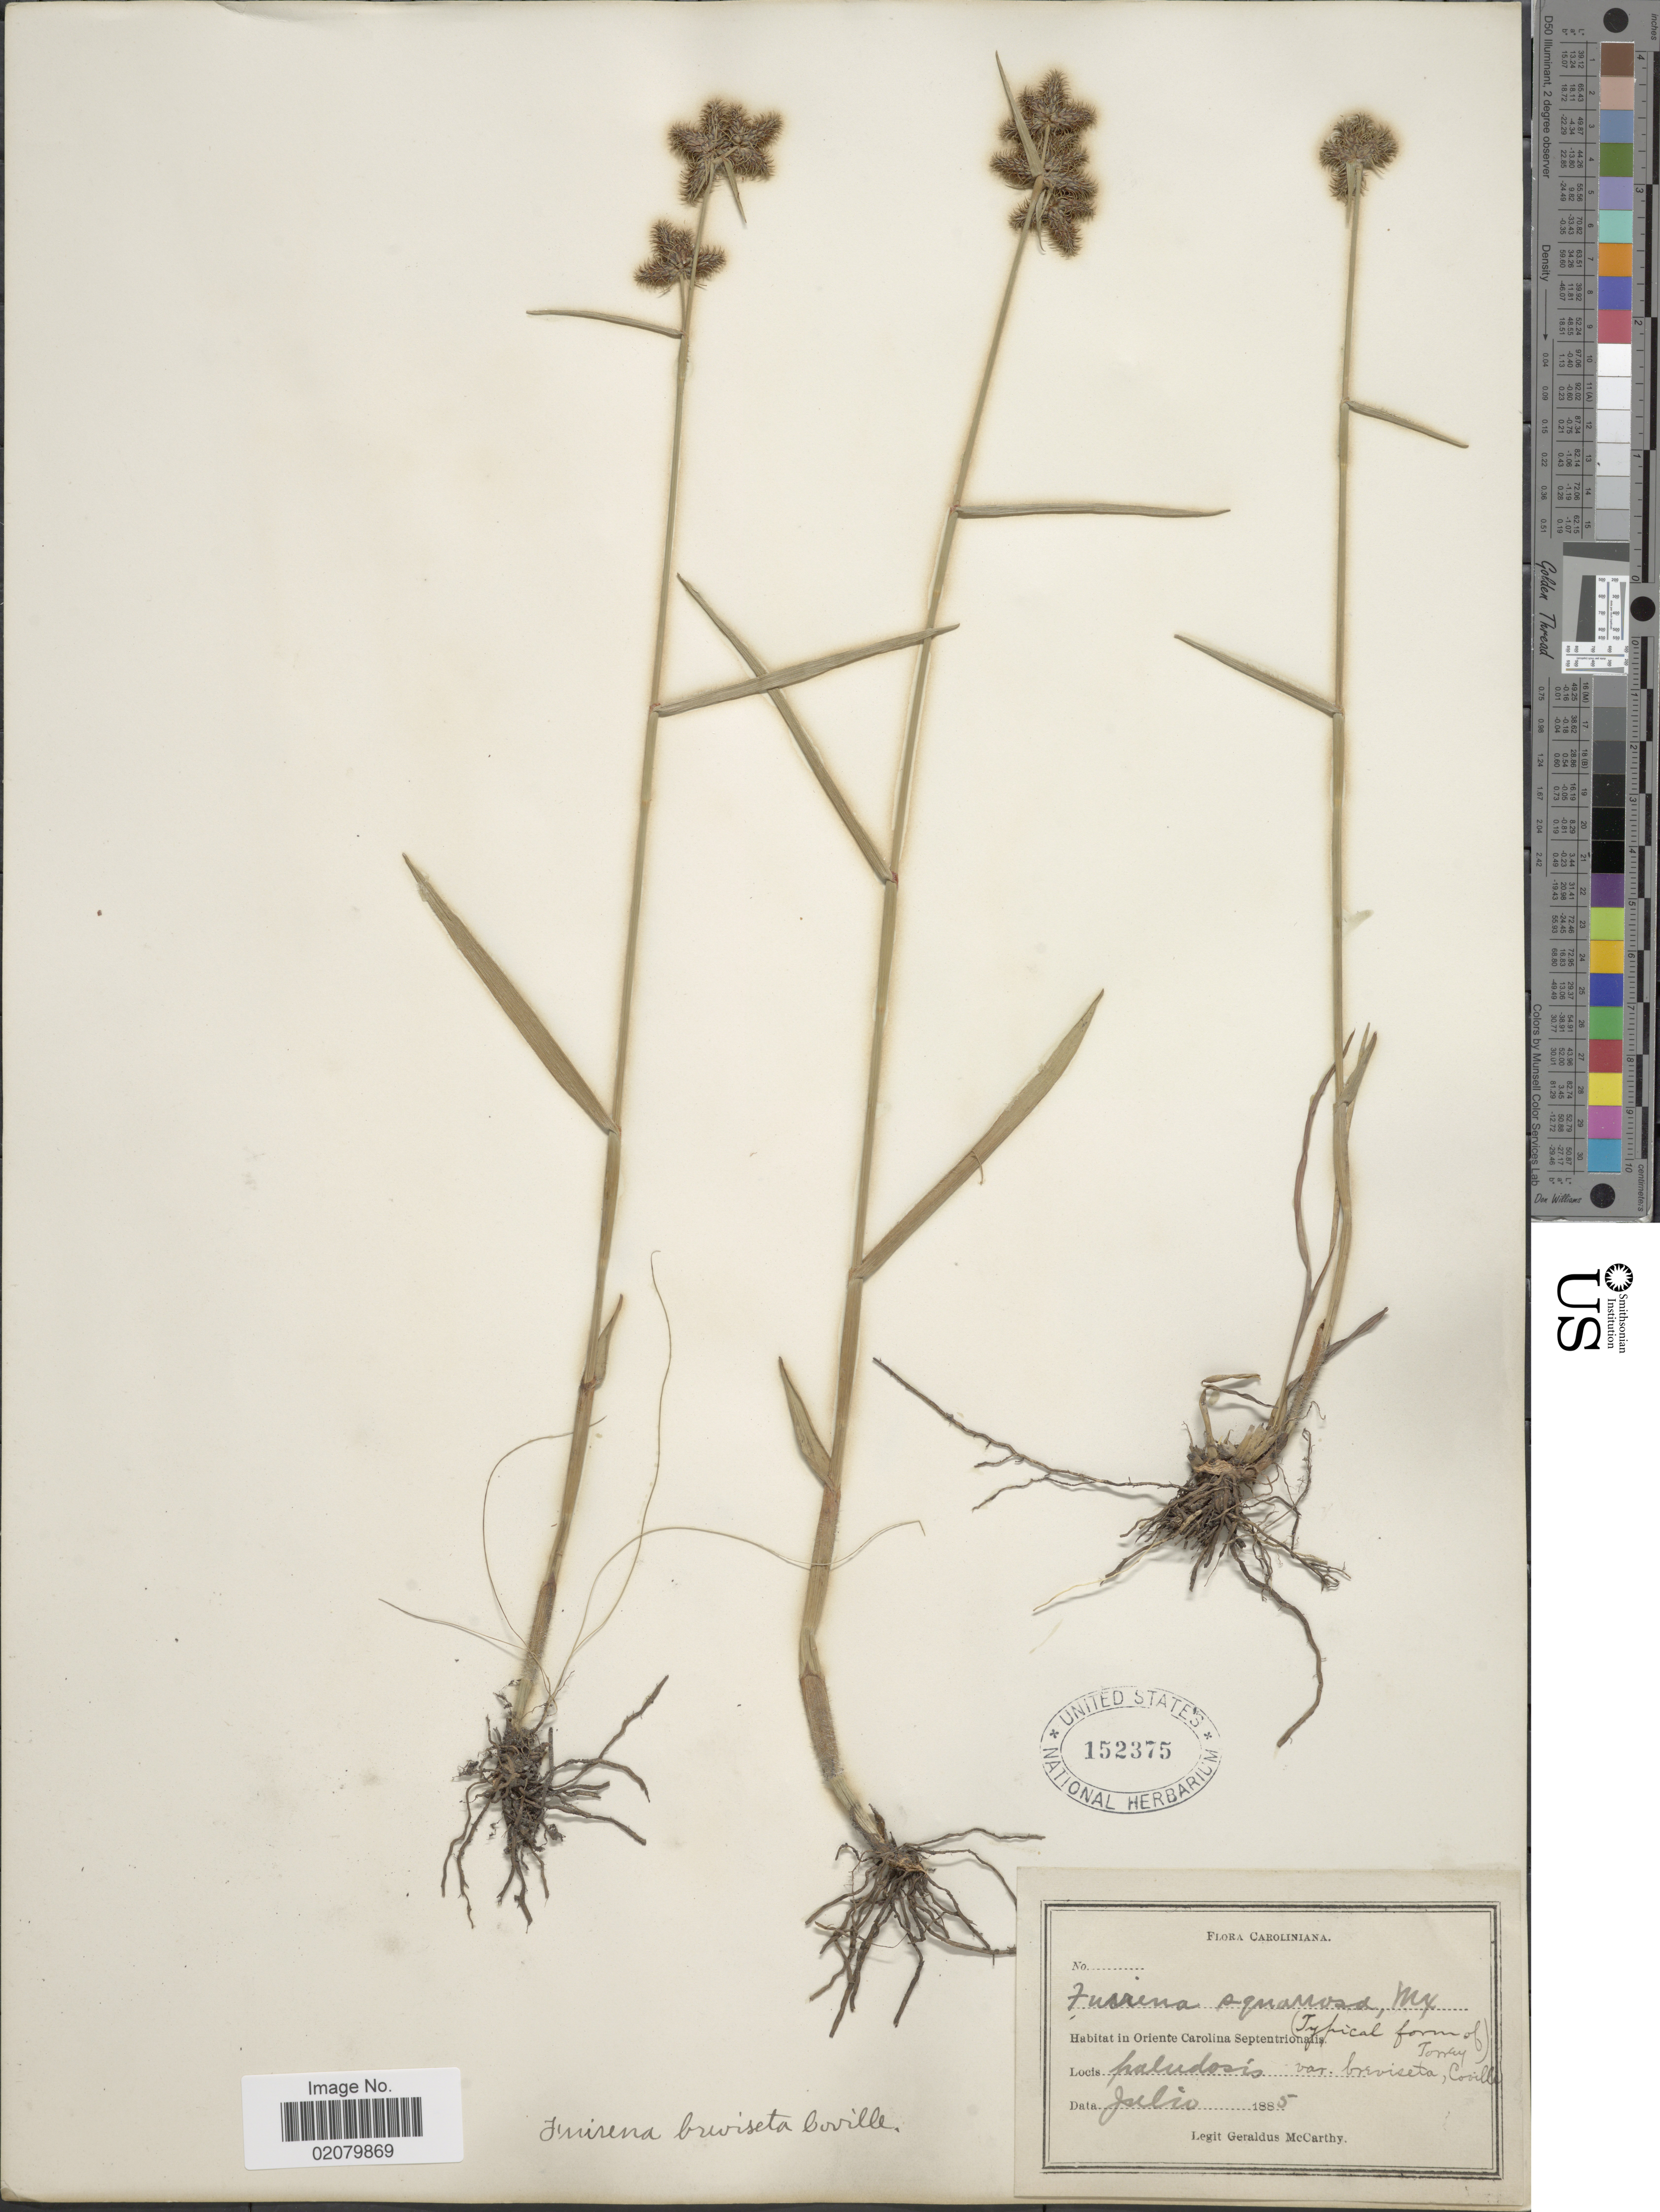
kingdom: Plantae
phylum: Tracheophyta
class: Liliopsida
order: Poales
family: Cyperaceae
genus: Fuirena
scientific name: Fuirena squarrosa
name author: Michx.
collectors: M. McCarthy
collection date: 1885-07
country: United States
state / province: North Carolina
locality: Oriente Carolina Septentrionalis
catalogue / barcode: US 152375